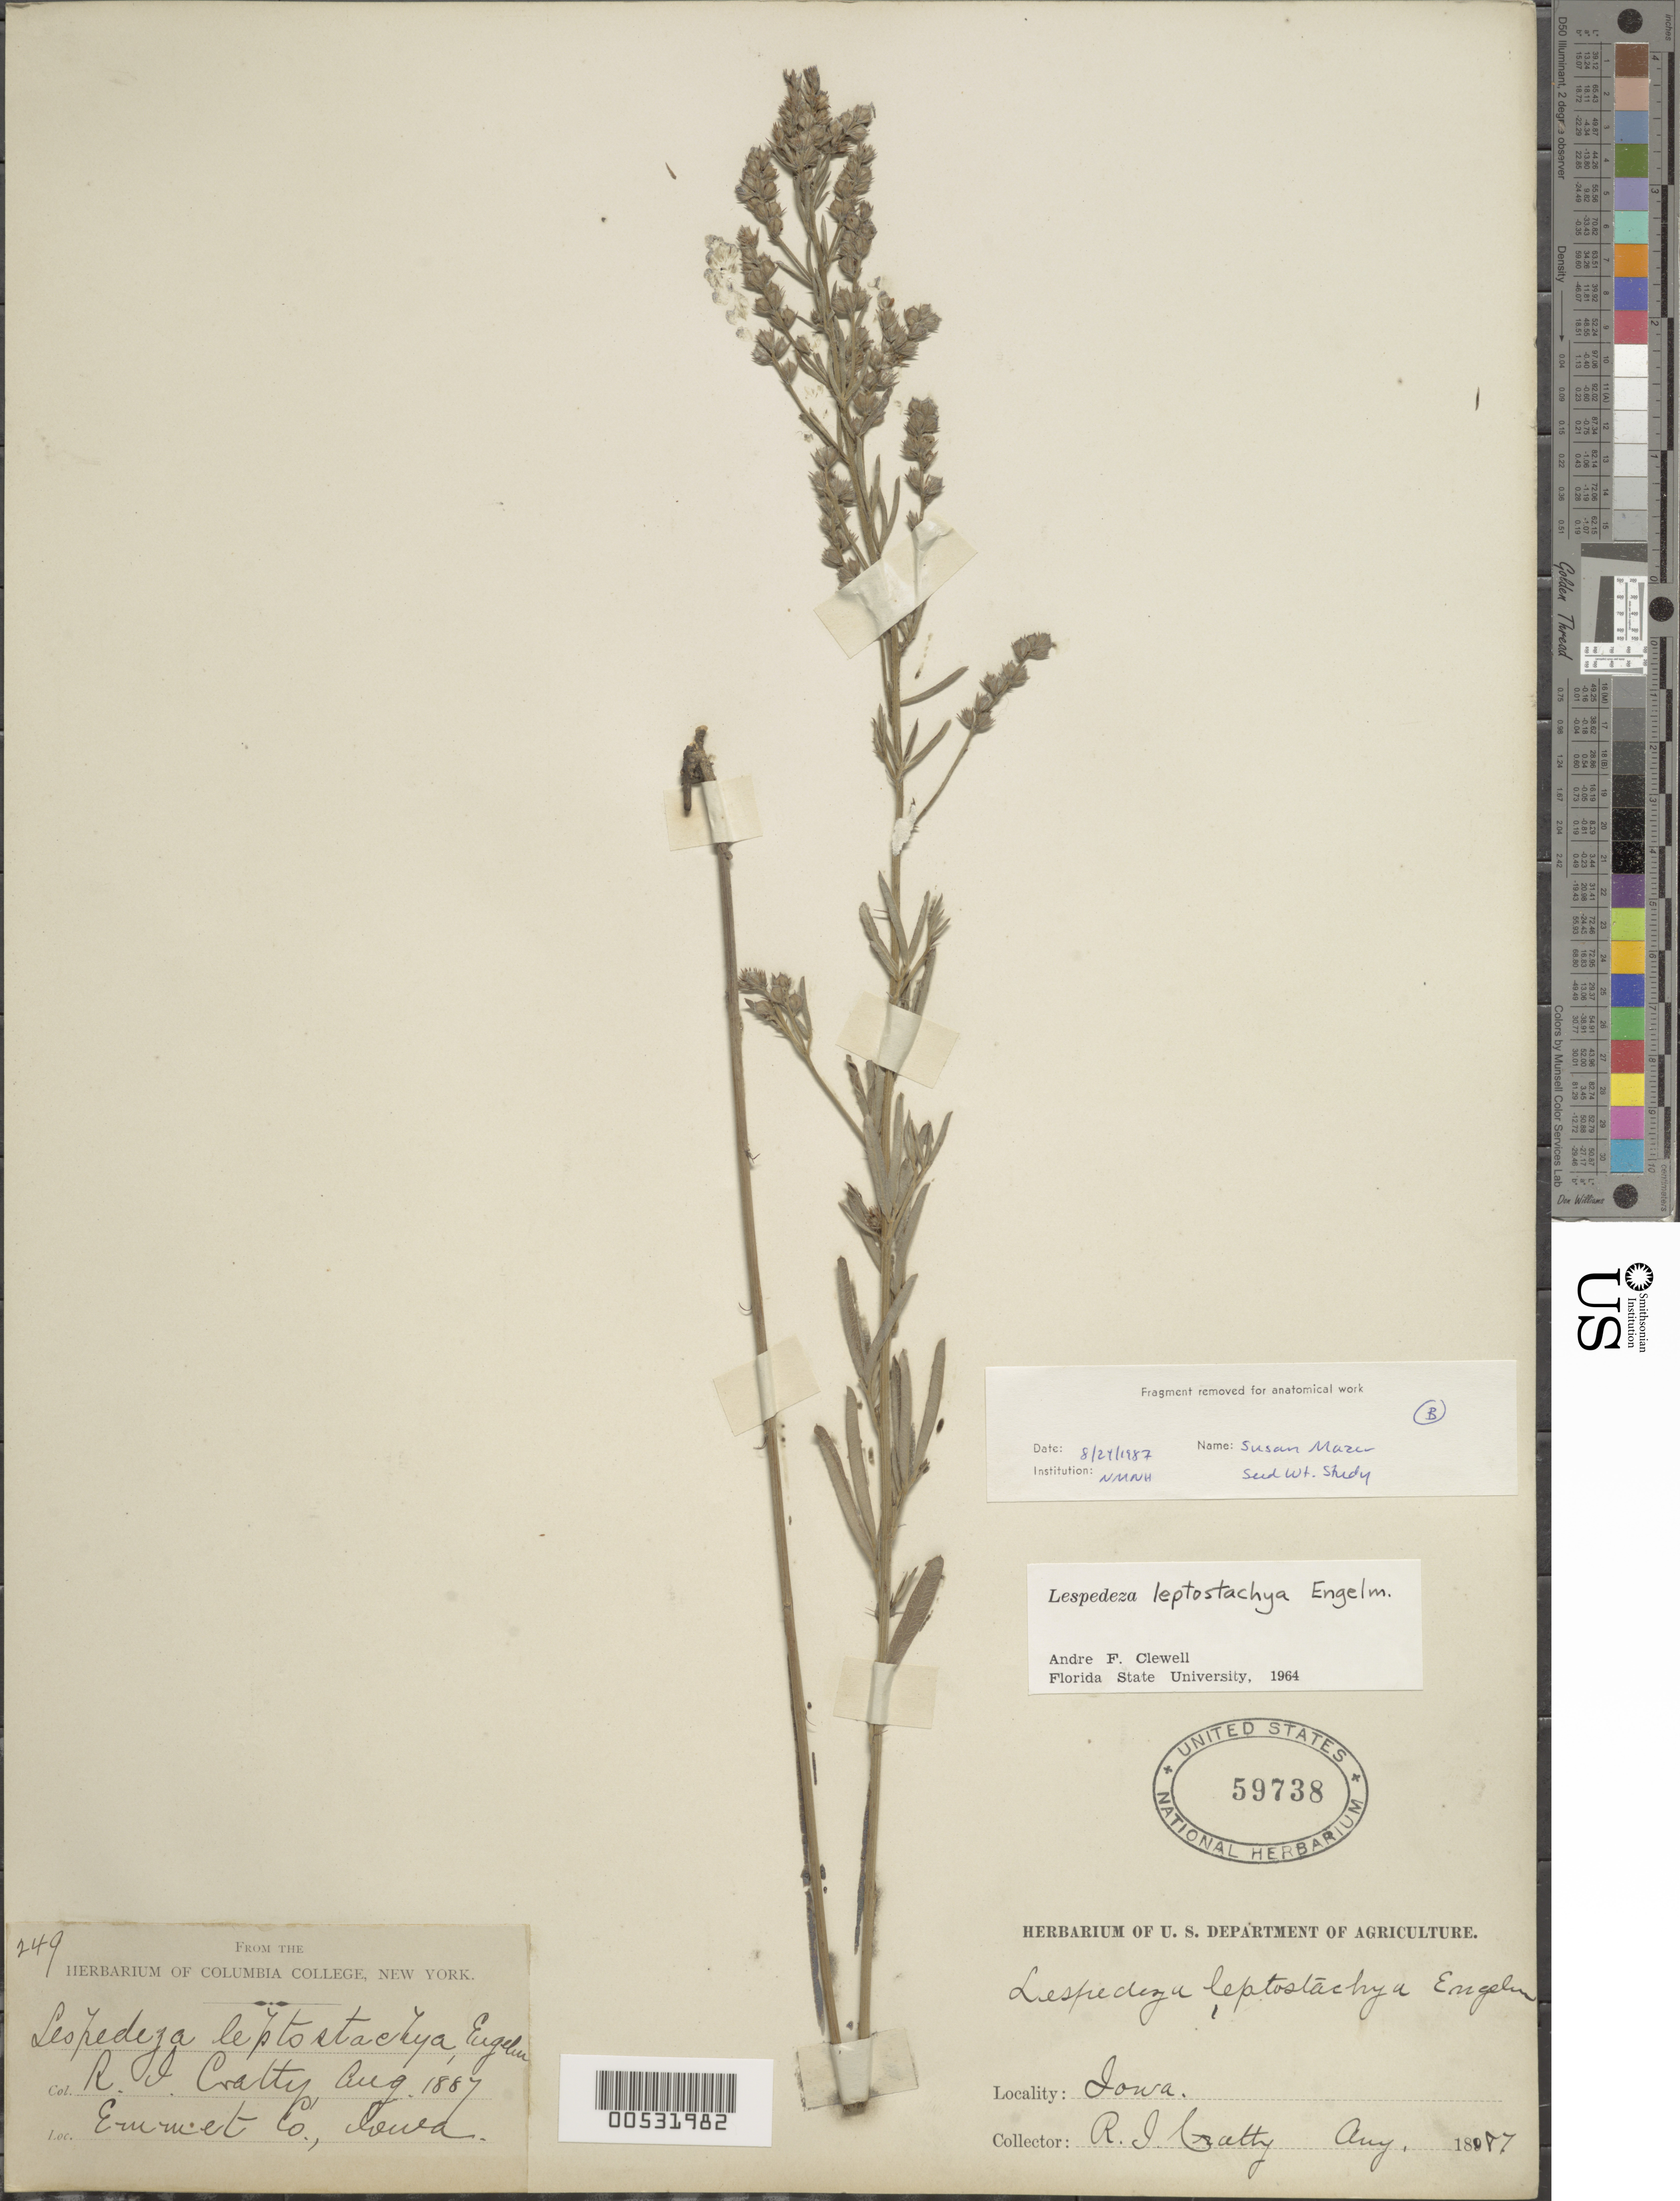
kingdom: Plantae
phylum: Tracheophyta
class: Magnoliopsida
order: Fabales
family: Fabaceae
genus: Lespedeza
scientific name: Lespedeza leptostachya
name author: Engelm.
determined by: Clewell, Andre Francis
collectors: R. Cratty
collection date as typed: Aug 1887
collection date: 1887-08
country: United States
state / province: Iowa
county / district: Emmet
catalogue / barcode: US 59738